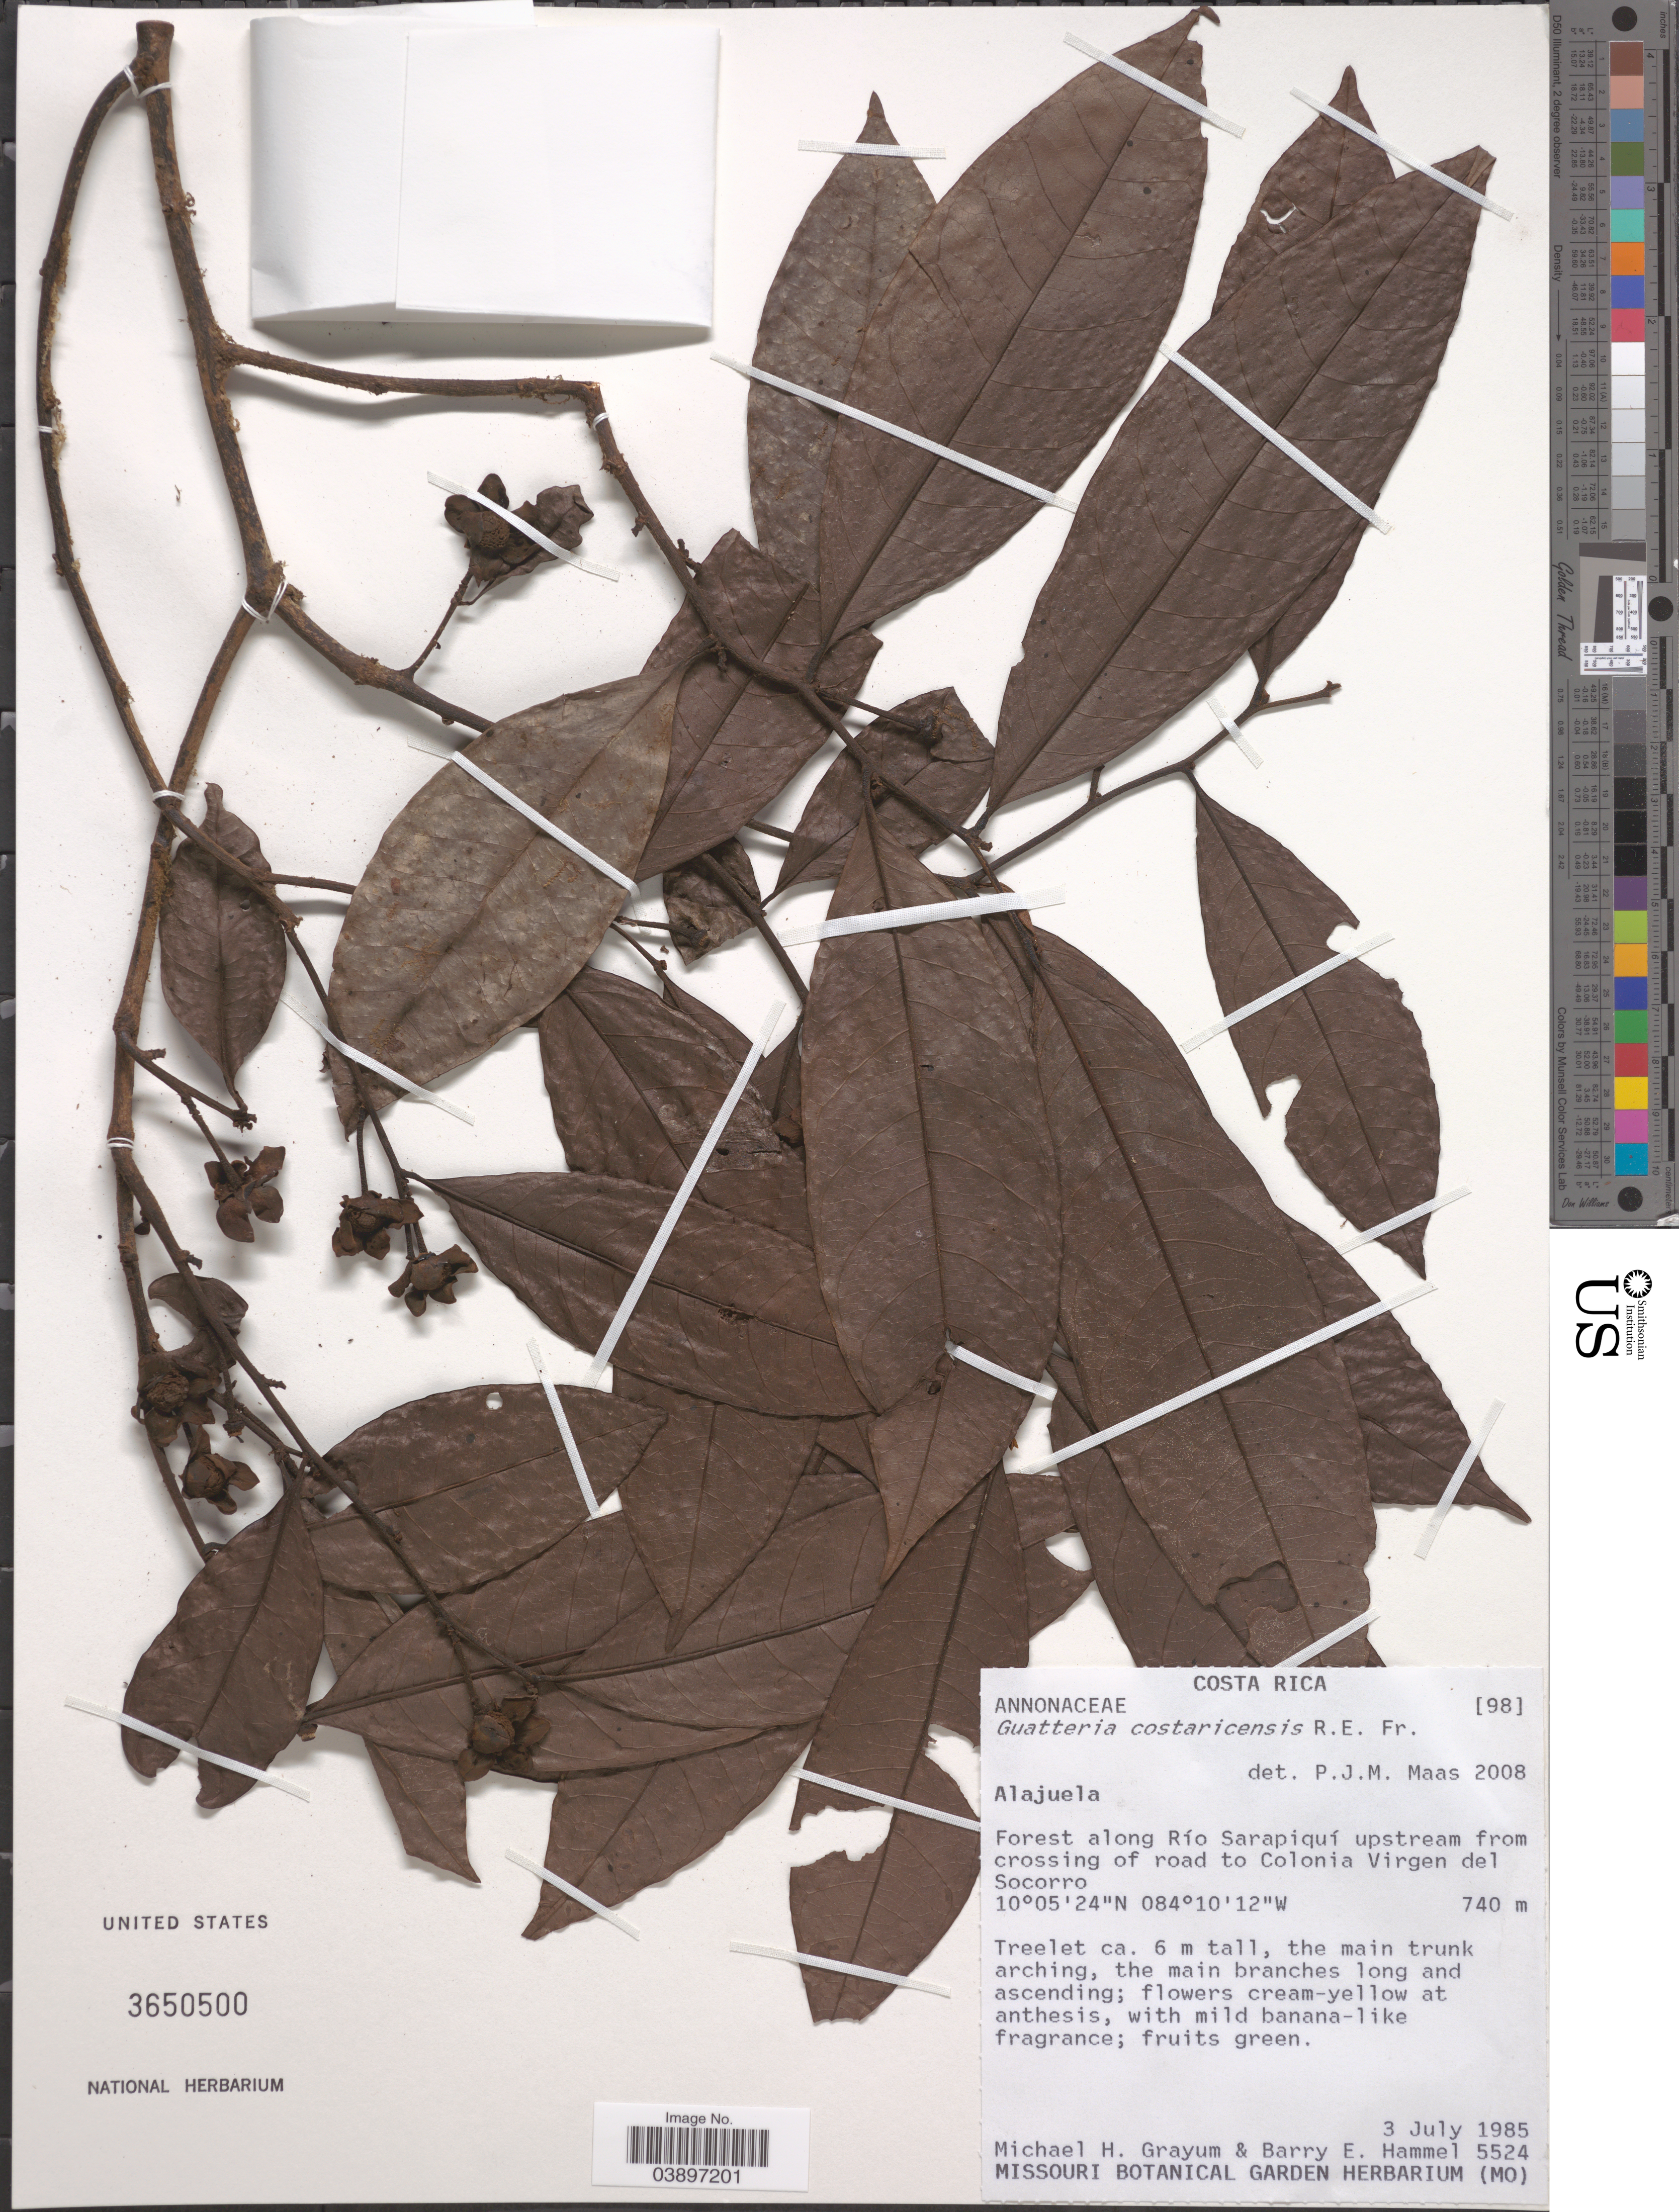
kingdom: Plantae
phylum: Tracheophyta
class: Magnoliopsida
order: Magnoliales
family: Annonaceae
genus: Guatteria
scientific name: Guatteria costaricensis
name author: R.E. Fr.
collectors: M. H. Grayum & B. Hammel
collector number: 5524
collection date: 1985-07-03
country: Costa Rica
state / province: Alajuela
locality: Forest along Río Sarapiquí upstream from crossing of road to Colonia Virgen del Socorro.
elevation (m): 740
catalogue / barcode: US 3650500